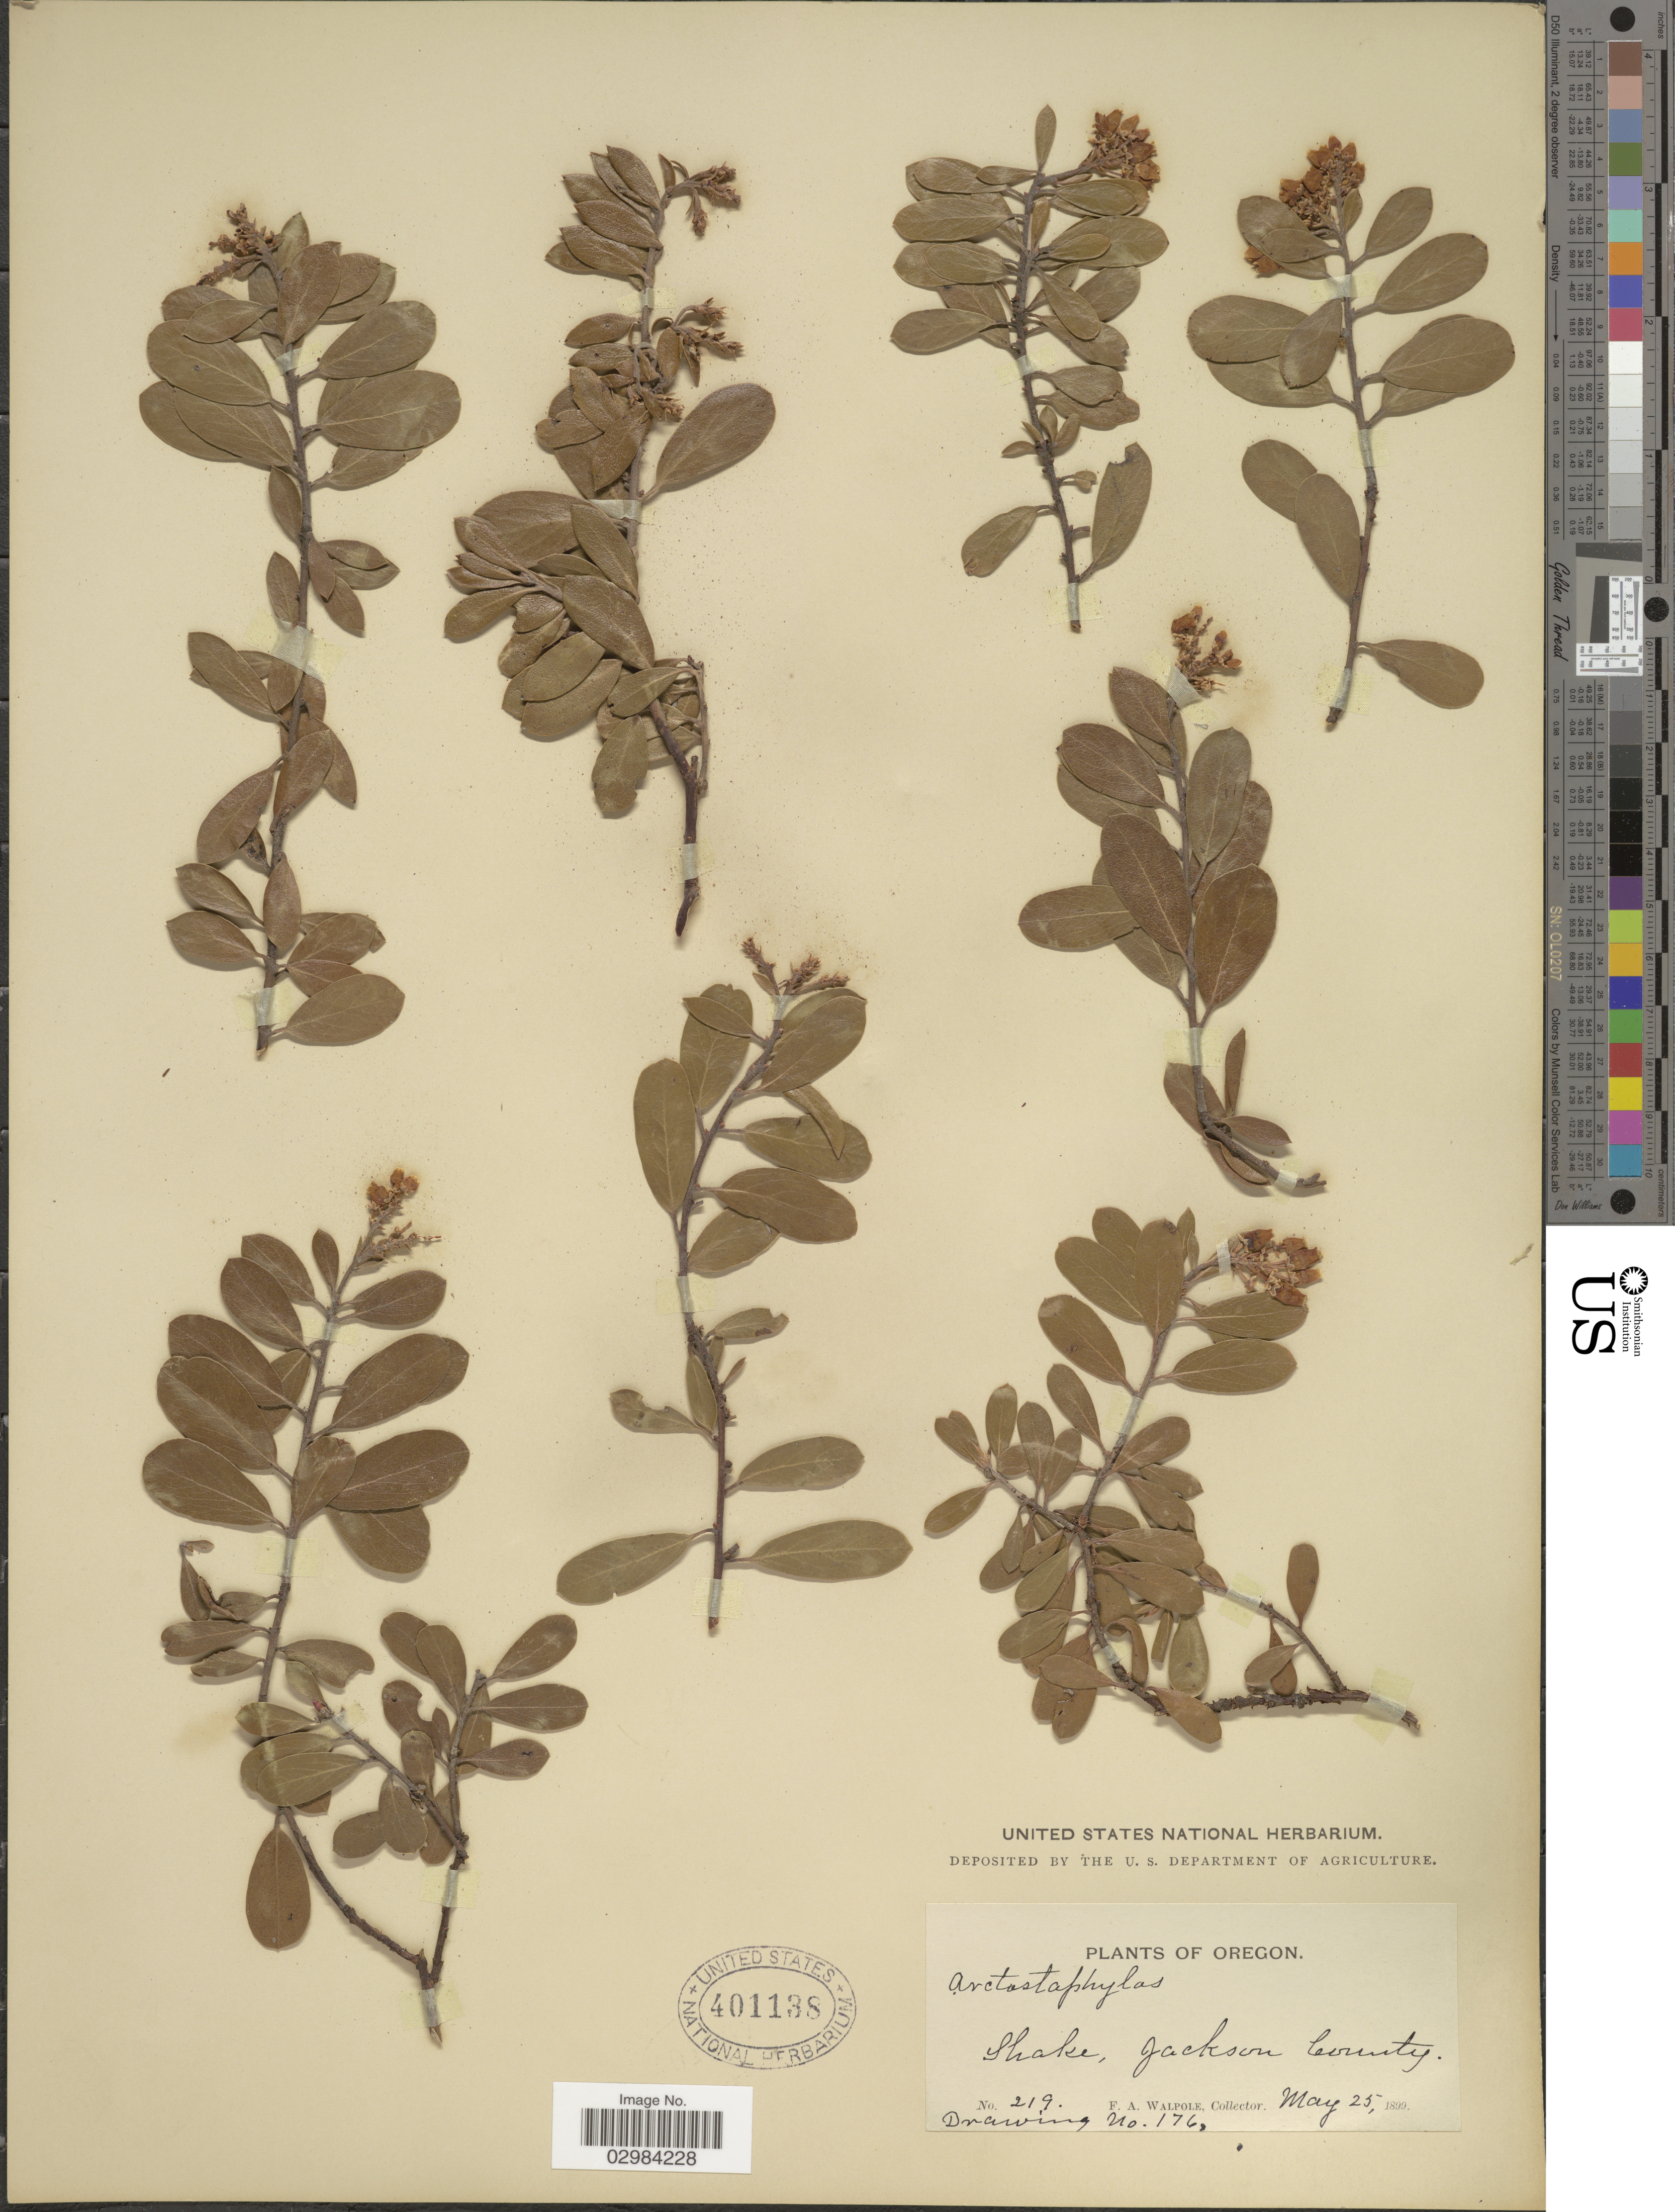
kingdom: Plantae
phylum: Tracheophyta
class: Magnoliopsida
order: Ericales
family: Ericaceae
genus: Arctostaphylos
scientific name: Arctostaphylos nevadensis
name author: A. Gray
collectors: F. Walpole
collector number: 219/176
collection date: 1899-05-25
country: United States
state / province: Oregon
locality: Shake, Jackson County.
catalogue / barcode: US 401138